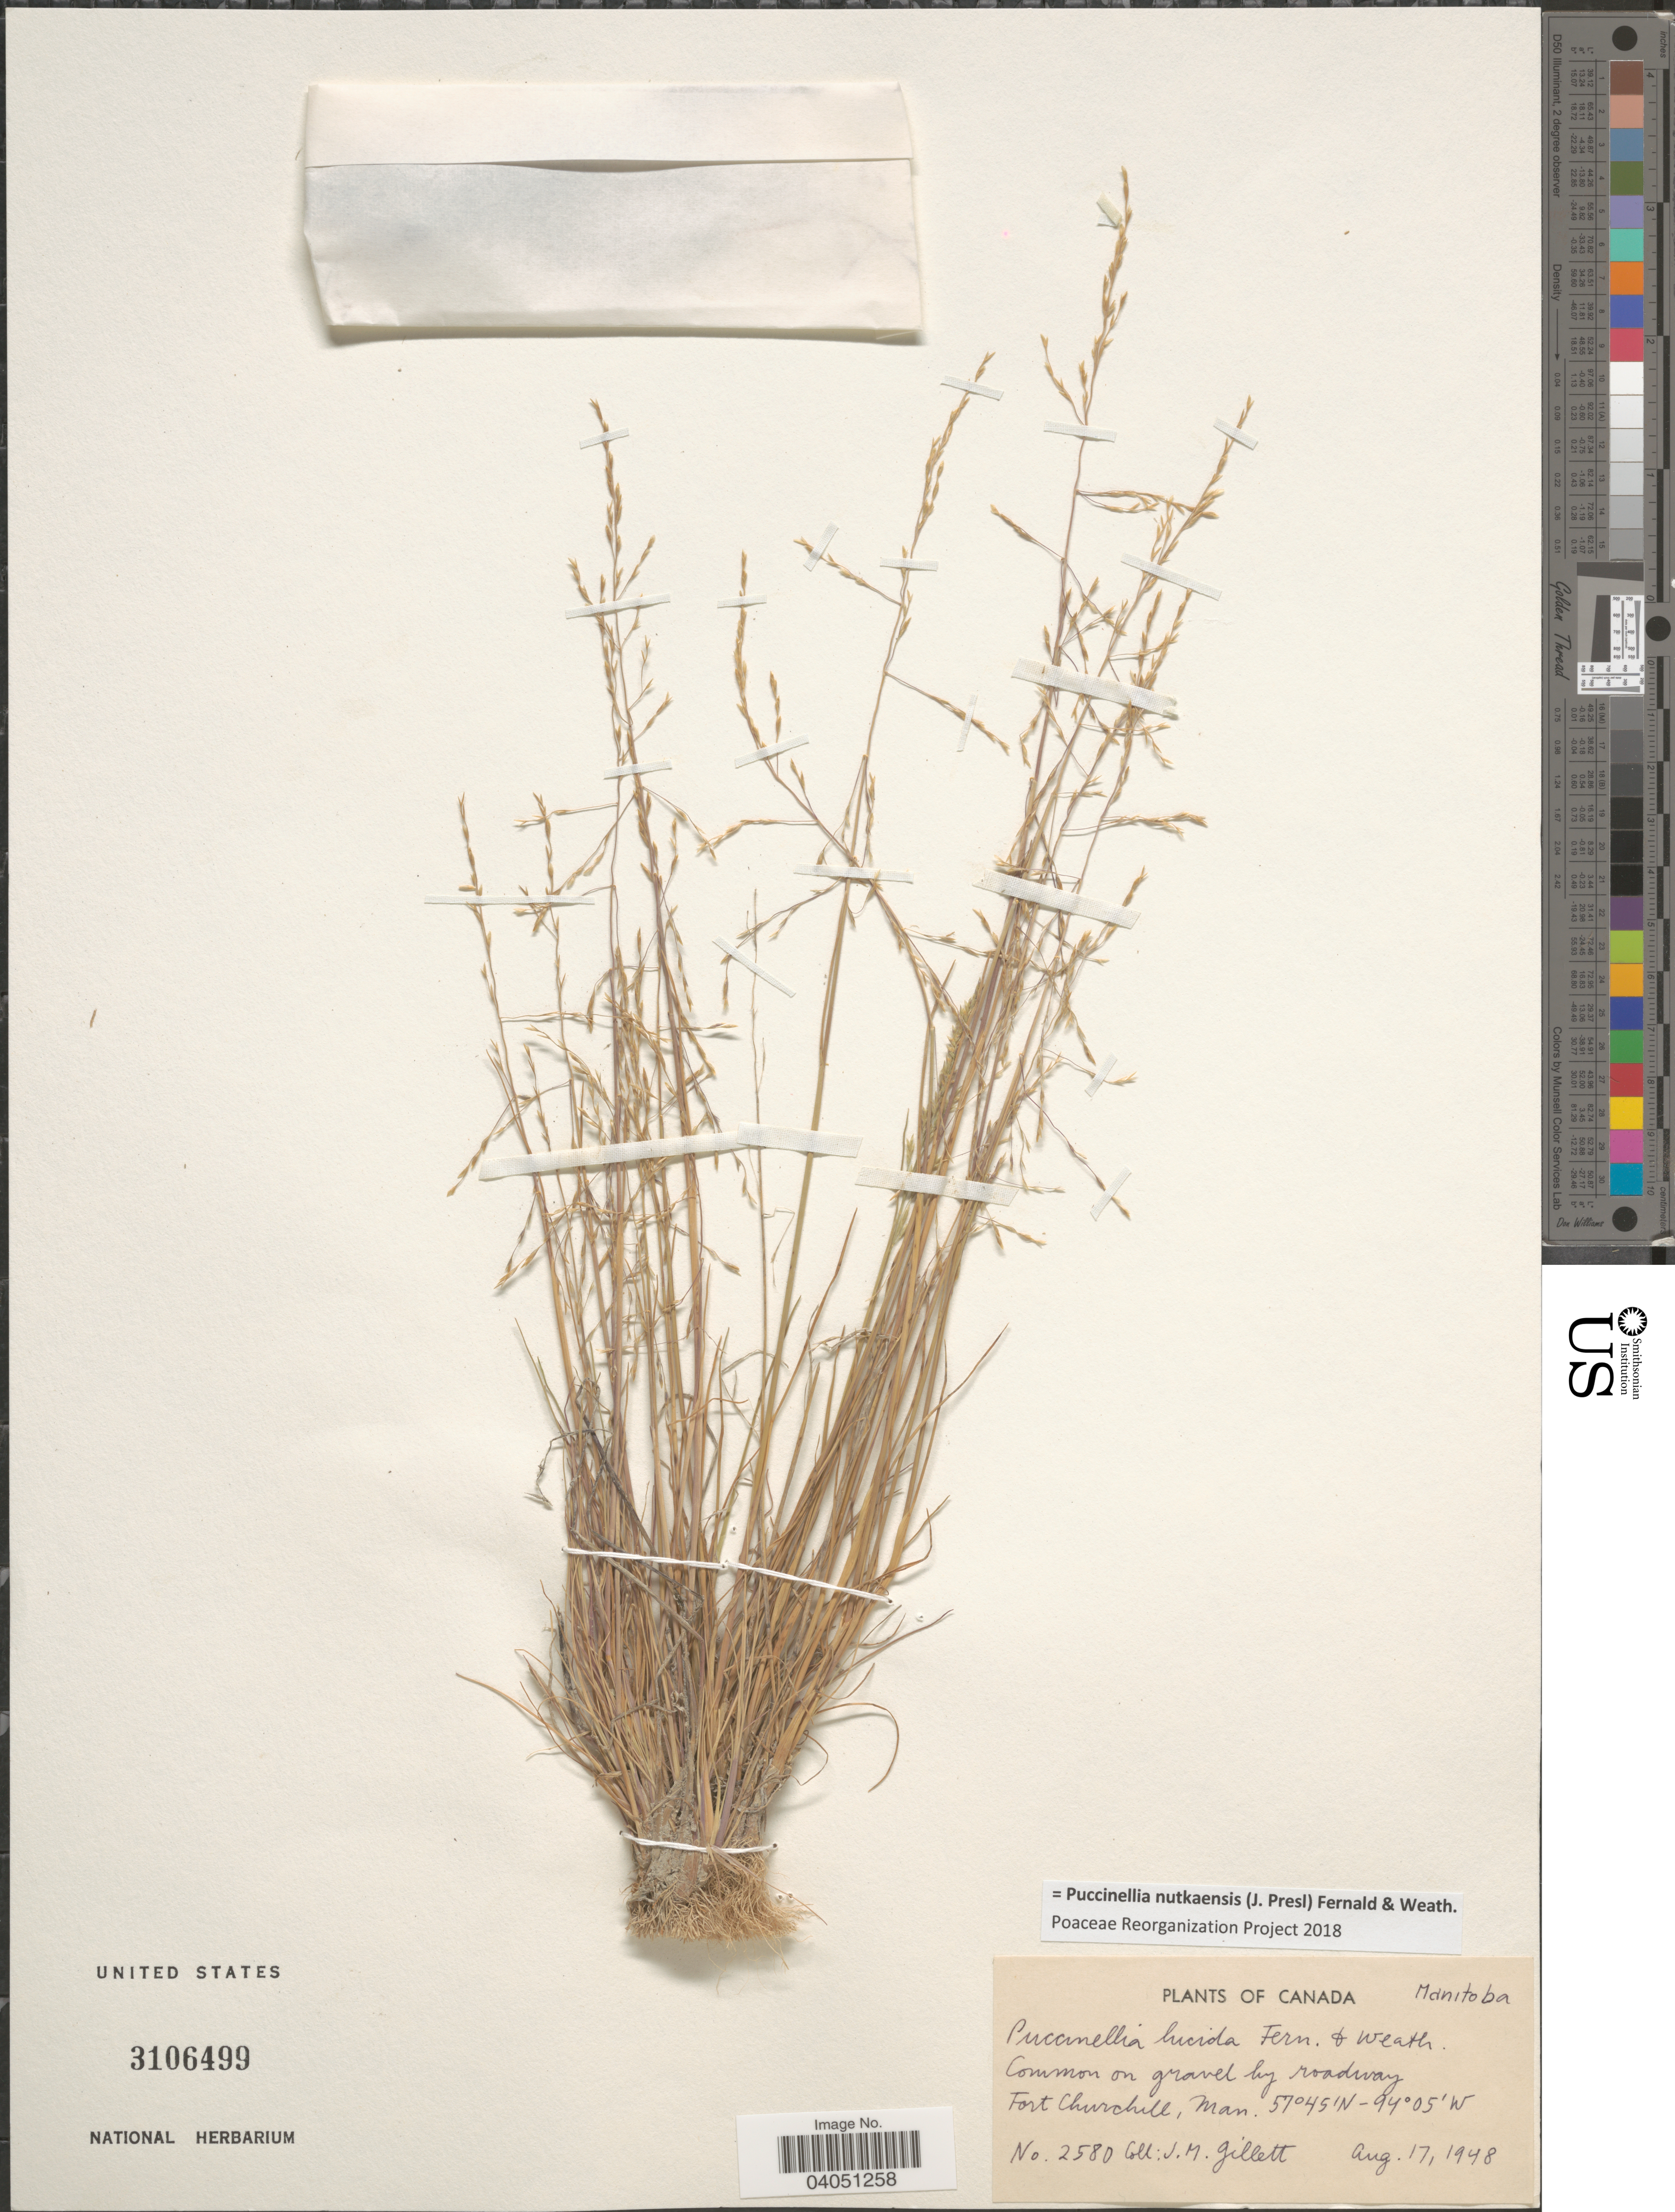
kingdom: Plantae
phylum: Tracheophyta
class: Liliopsida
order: Poales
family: Poaceae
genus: Puccinellia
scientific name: Puccinellia nutkaensis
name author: (J. Presl) Fernald & Weath.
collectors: J. M. Gillett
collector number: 2580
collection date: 1948-08-17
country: Canada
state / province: Manitoba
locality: Fort Churchill.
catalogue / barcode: US 3106499